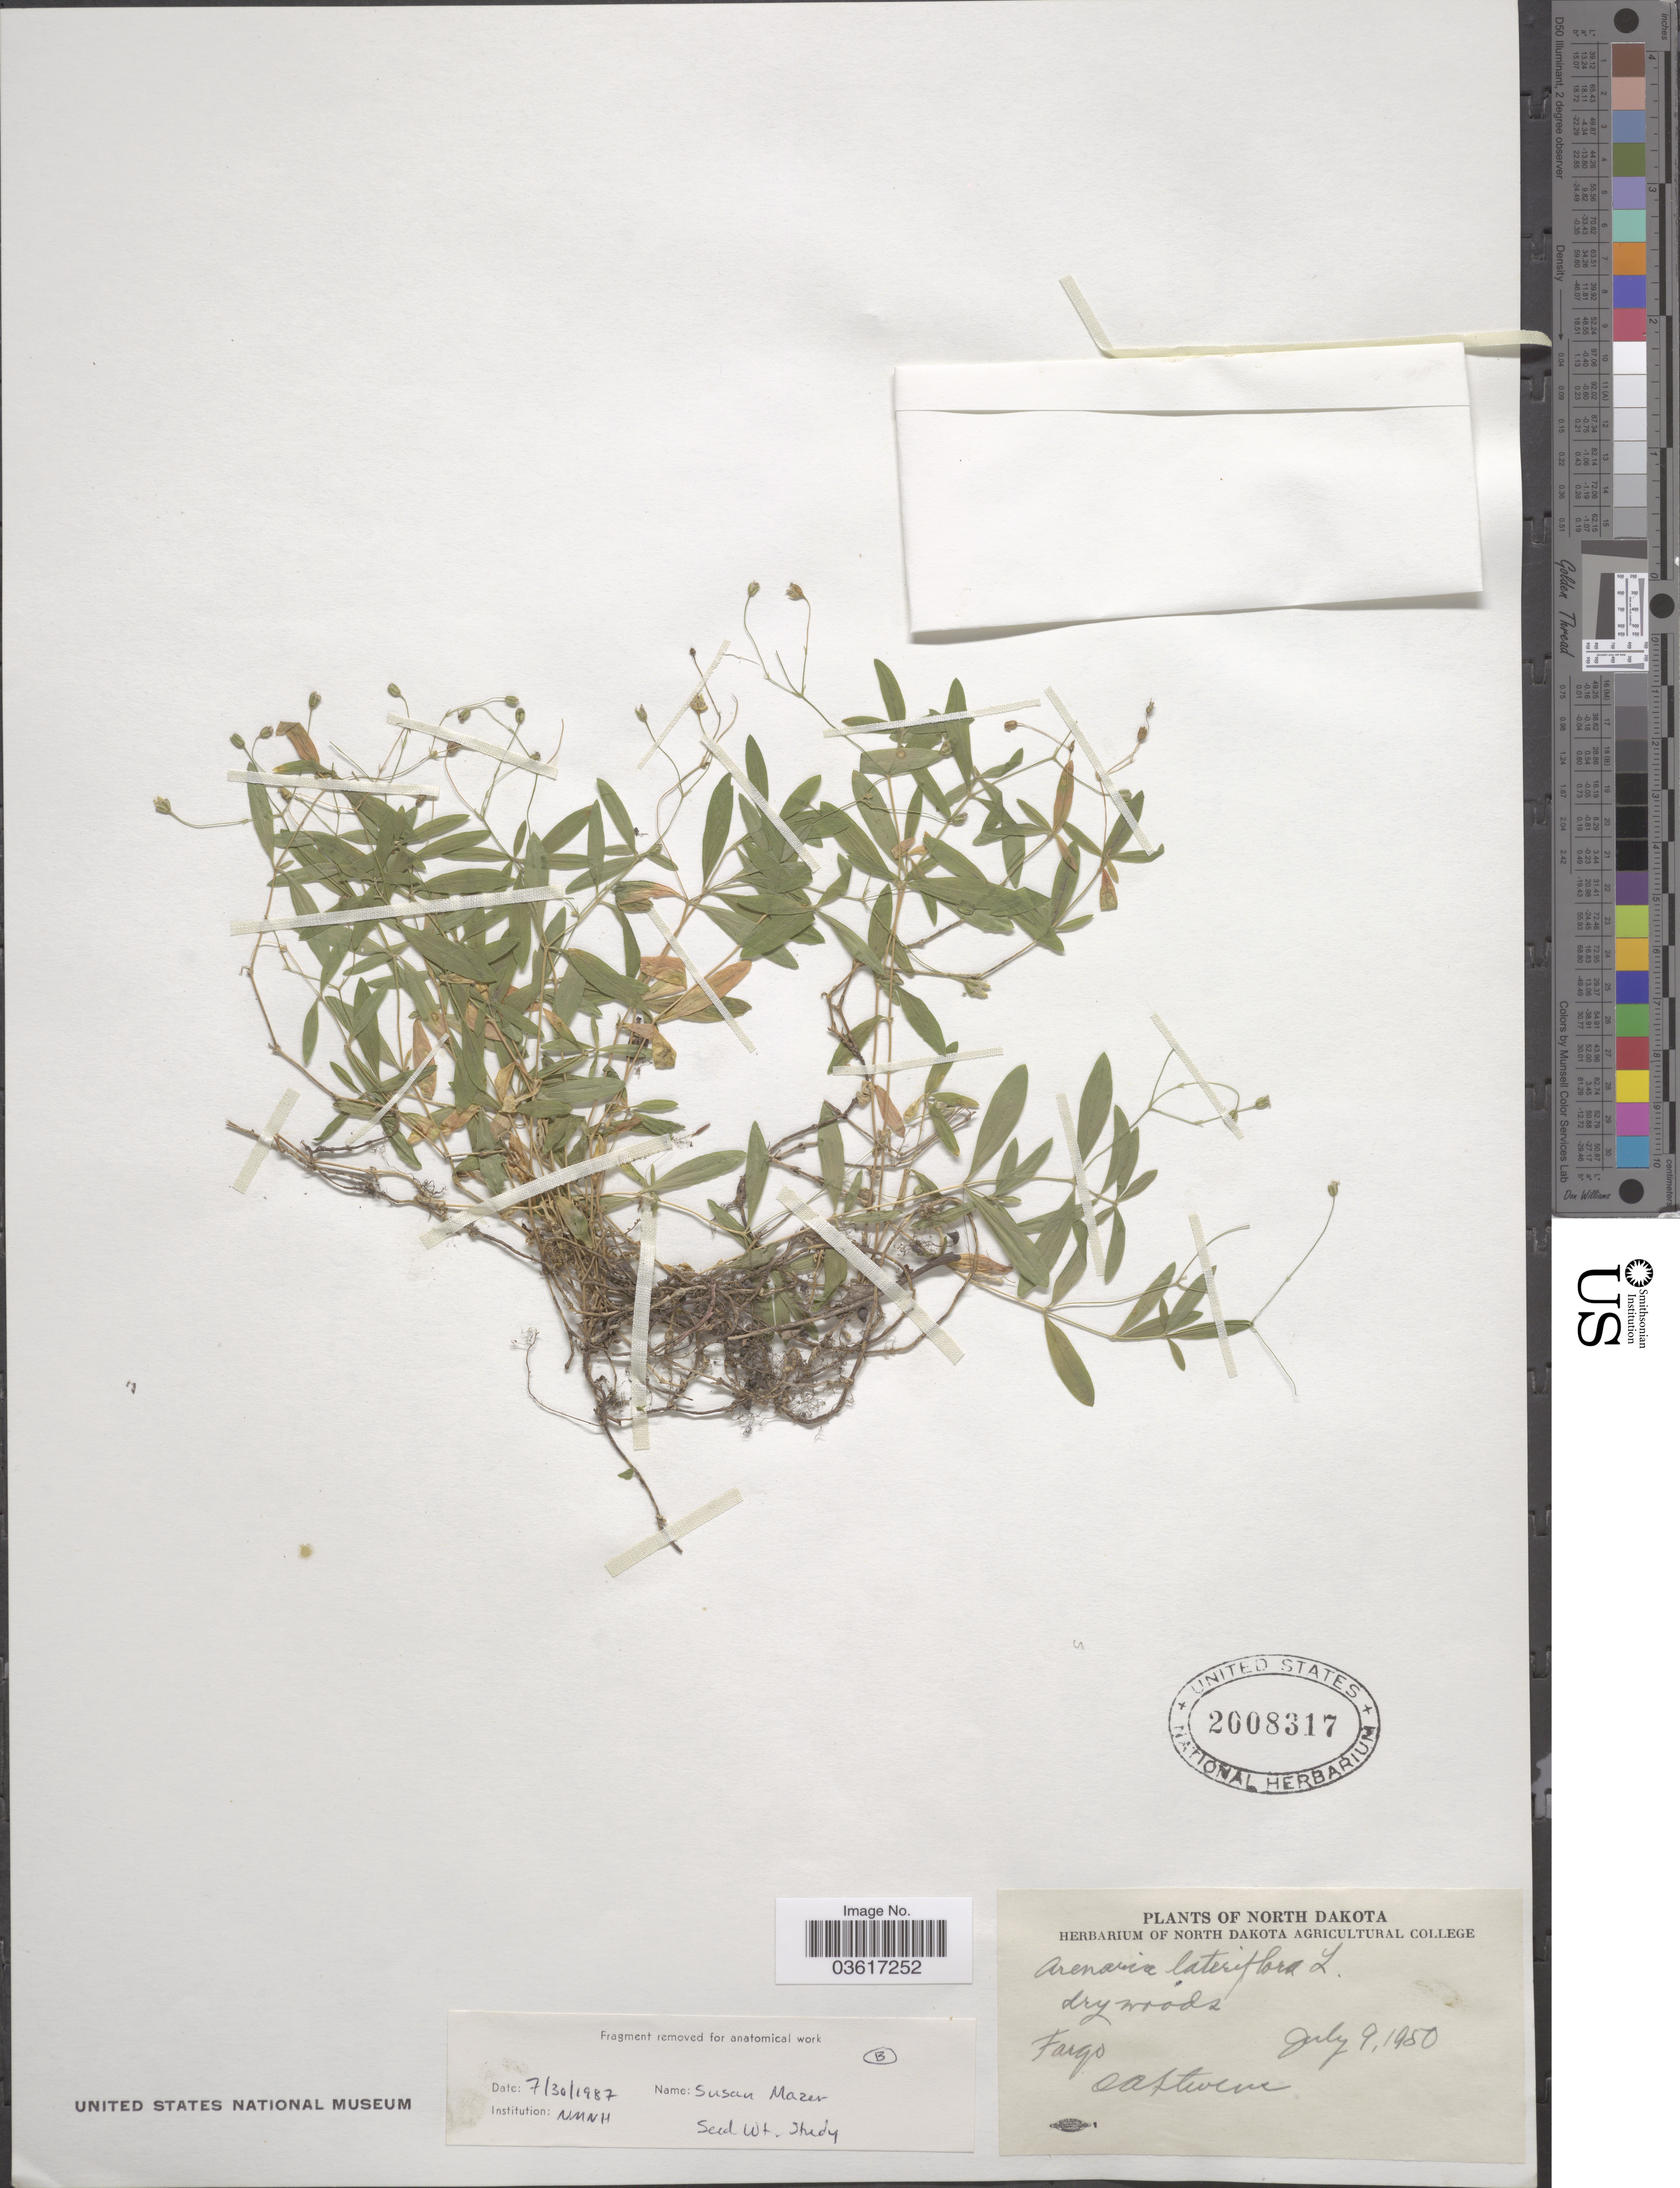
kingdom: Plantae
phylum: Tracheophyta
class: Magnoliopsida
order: Caryophyllales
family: Caryophyllaceae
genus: Moehringia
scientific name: Moehringia lateriflora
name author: (L.) Fenzl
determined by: Strong, Mark T., (BOT), Smithsonian Institution - National Museum of Natural History (UNITED STATES)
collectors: O. A. Stevens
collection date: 1950-07-09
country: United States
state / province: North Dakota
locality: Fargo.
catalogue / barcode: US 2008317